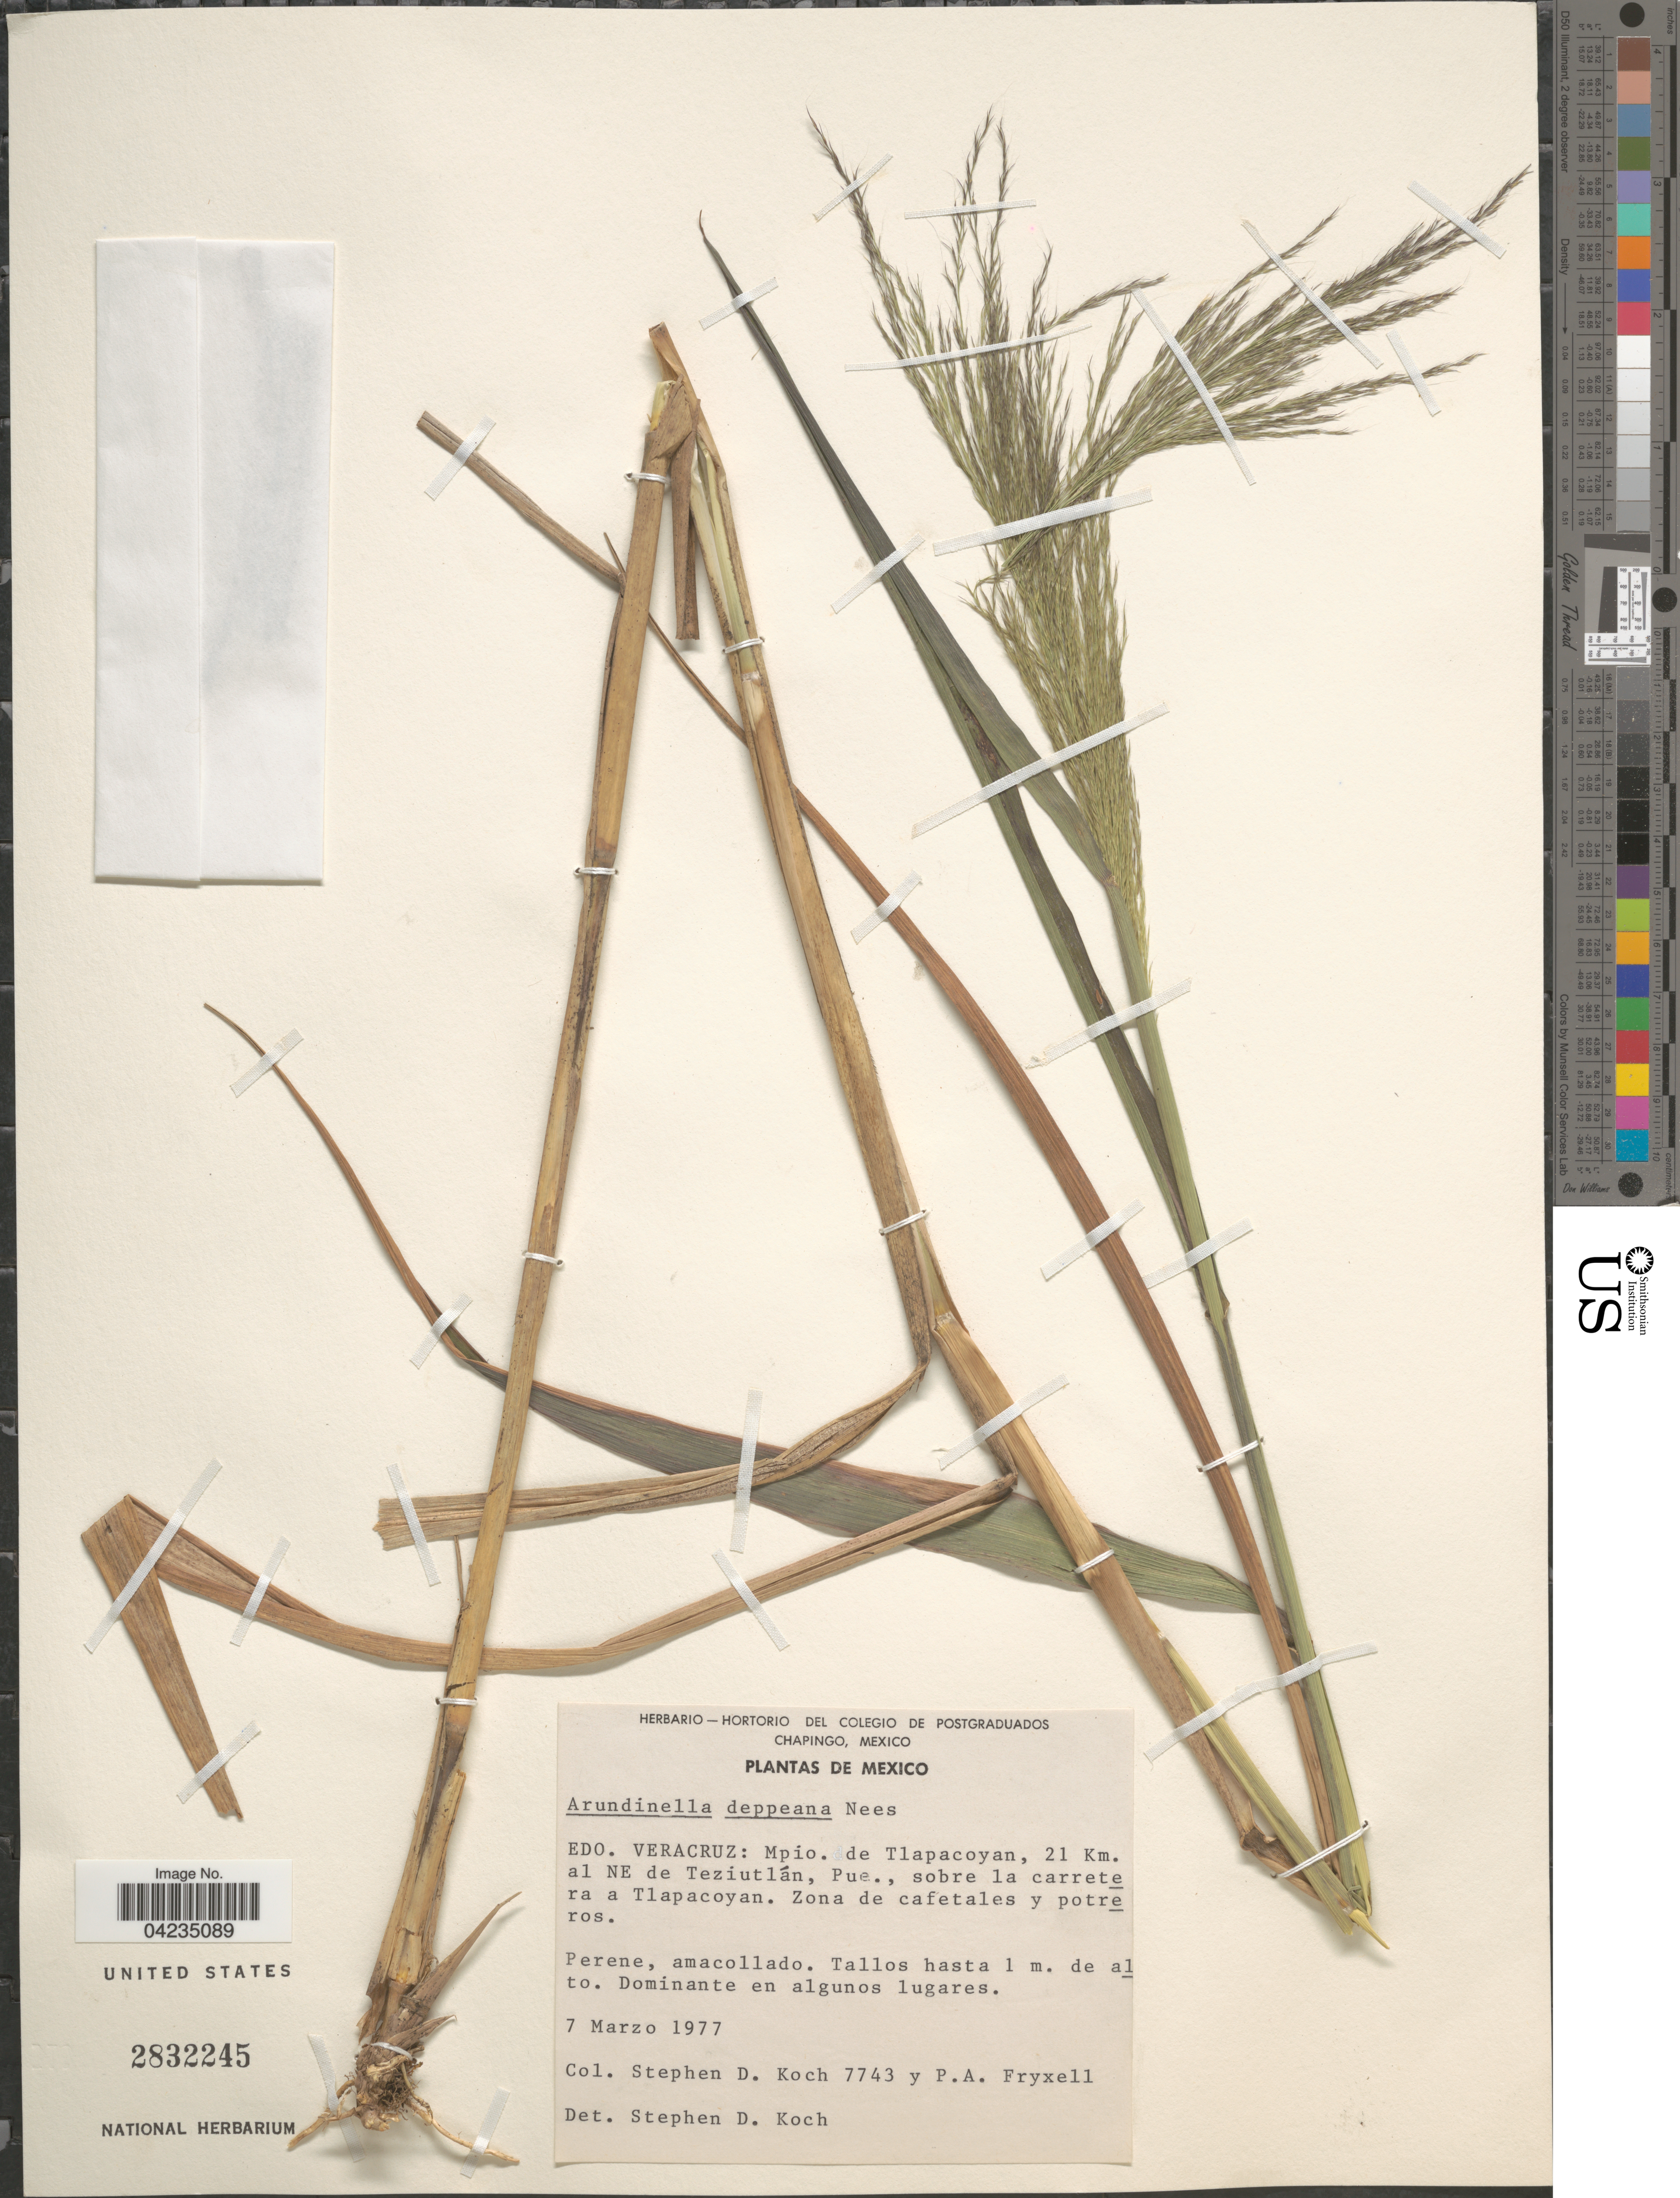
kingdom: Plantae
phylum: Tracheophyta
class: Liliopsida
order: Poales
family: Poaceae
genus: Arundinella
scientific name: Arundinella deppeana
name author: Nees ex Steud.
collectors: S. D. Koch & P. A. Fryxell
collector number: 7743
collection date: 1977-03-07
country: Mexico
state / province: Veracruz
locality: Edo. Veracruz: Mpio. de Tlapacoyan, 21 Km. al NE de Teziutlán, Pue., sobre la carretera a Tlapacoyan.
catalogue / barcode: US 2832245